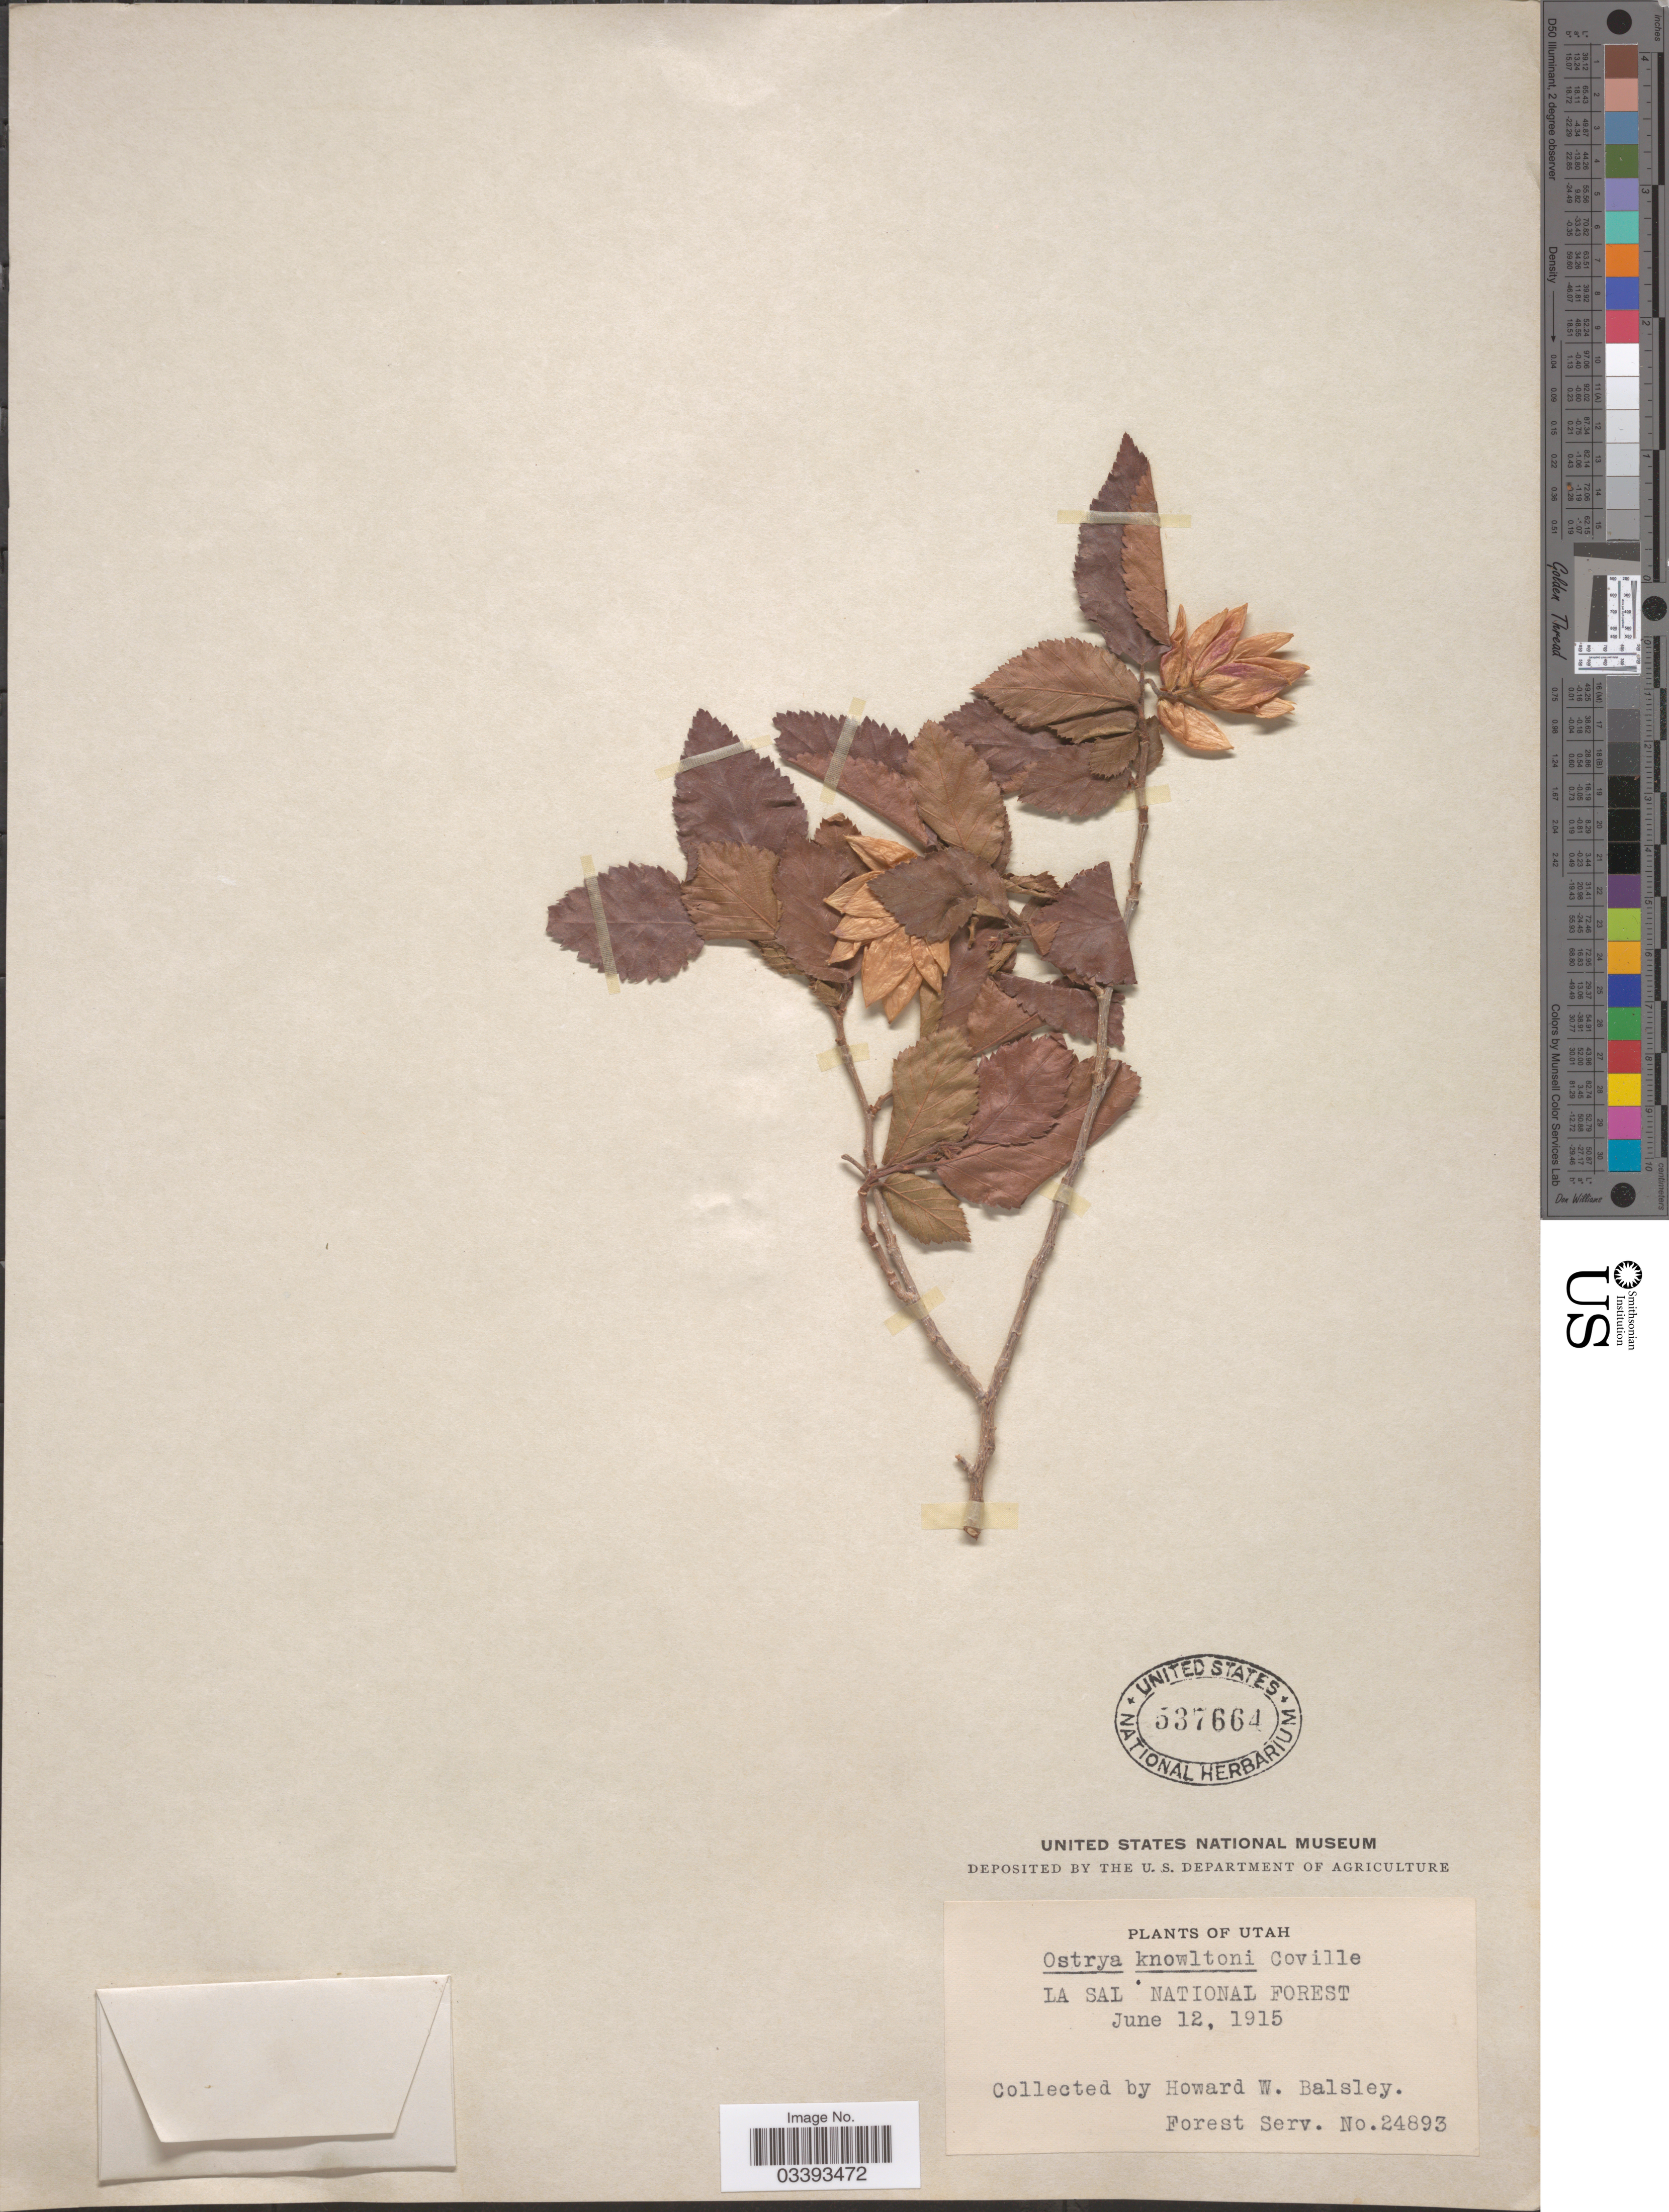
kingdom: Plantae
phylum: Tracheophyta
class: Magnoliopsida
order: Fagales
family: Betulaceae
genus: Ostrya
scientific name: Ostrya knowltoni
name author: Coville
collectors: H. Balsley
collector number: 24893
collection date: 1915-06-12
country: United States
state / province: Utah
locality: La Sal National Forest.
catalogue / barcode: US 537664